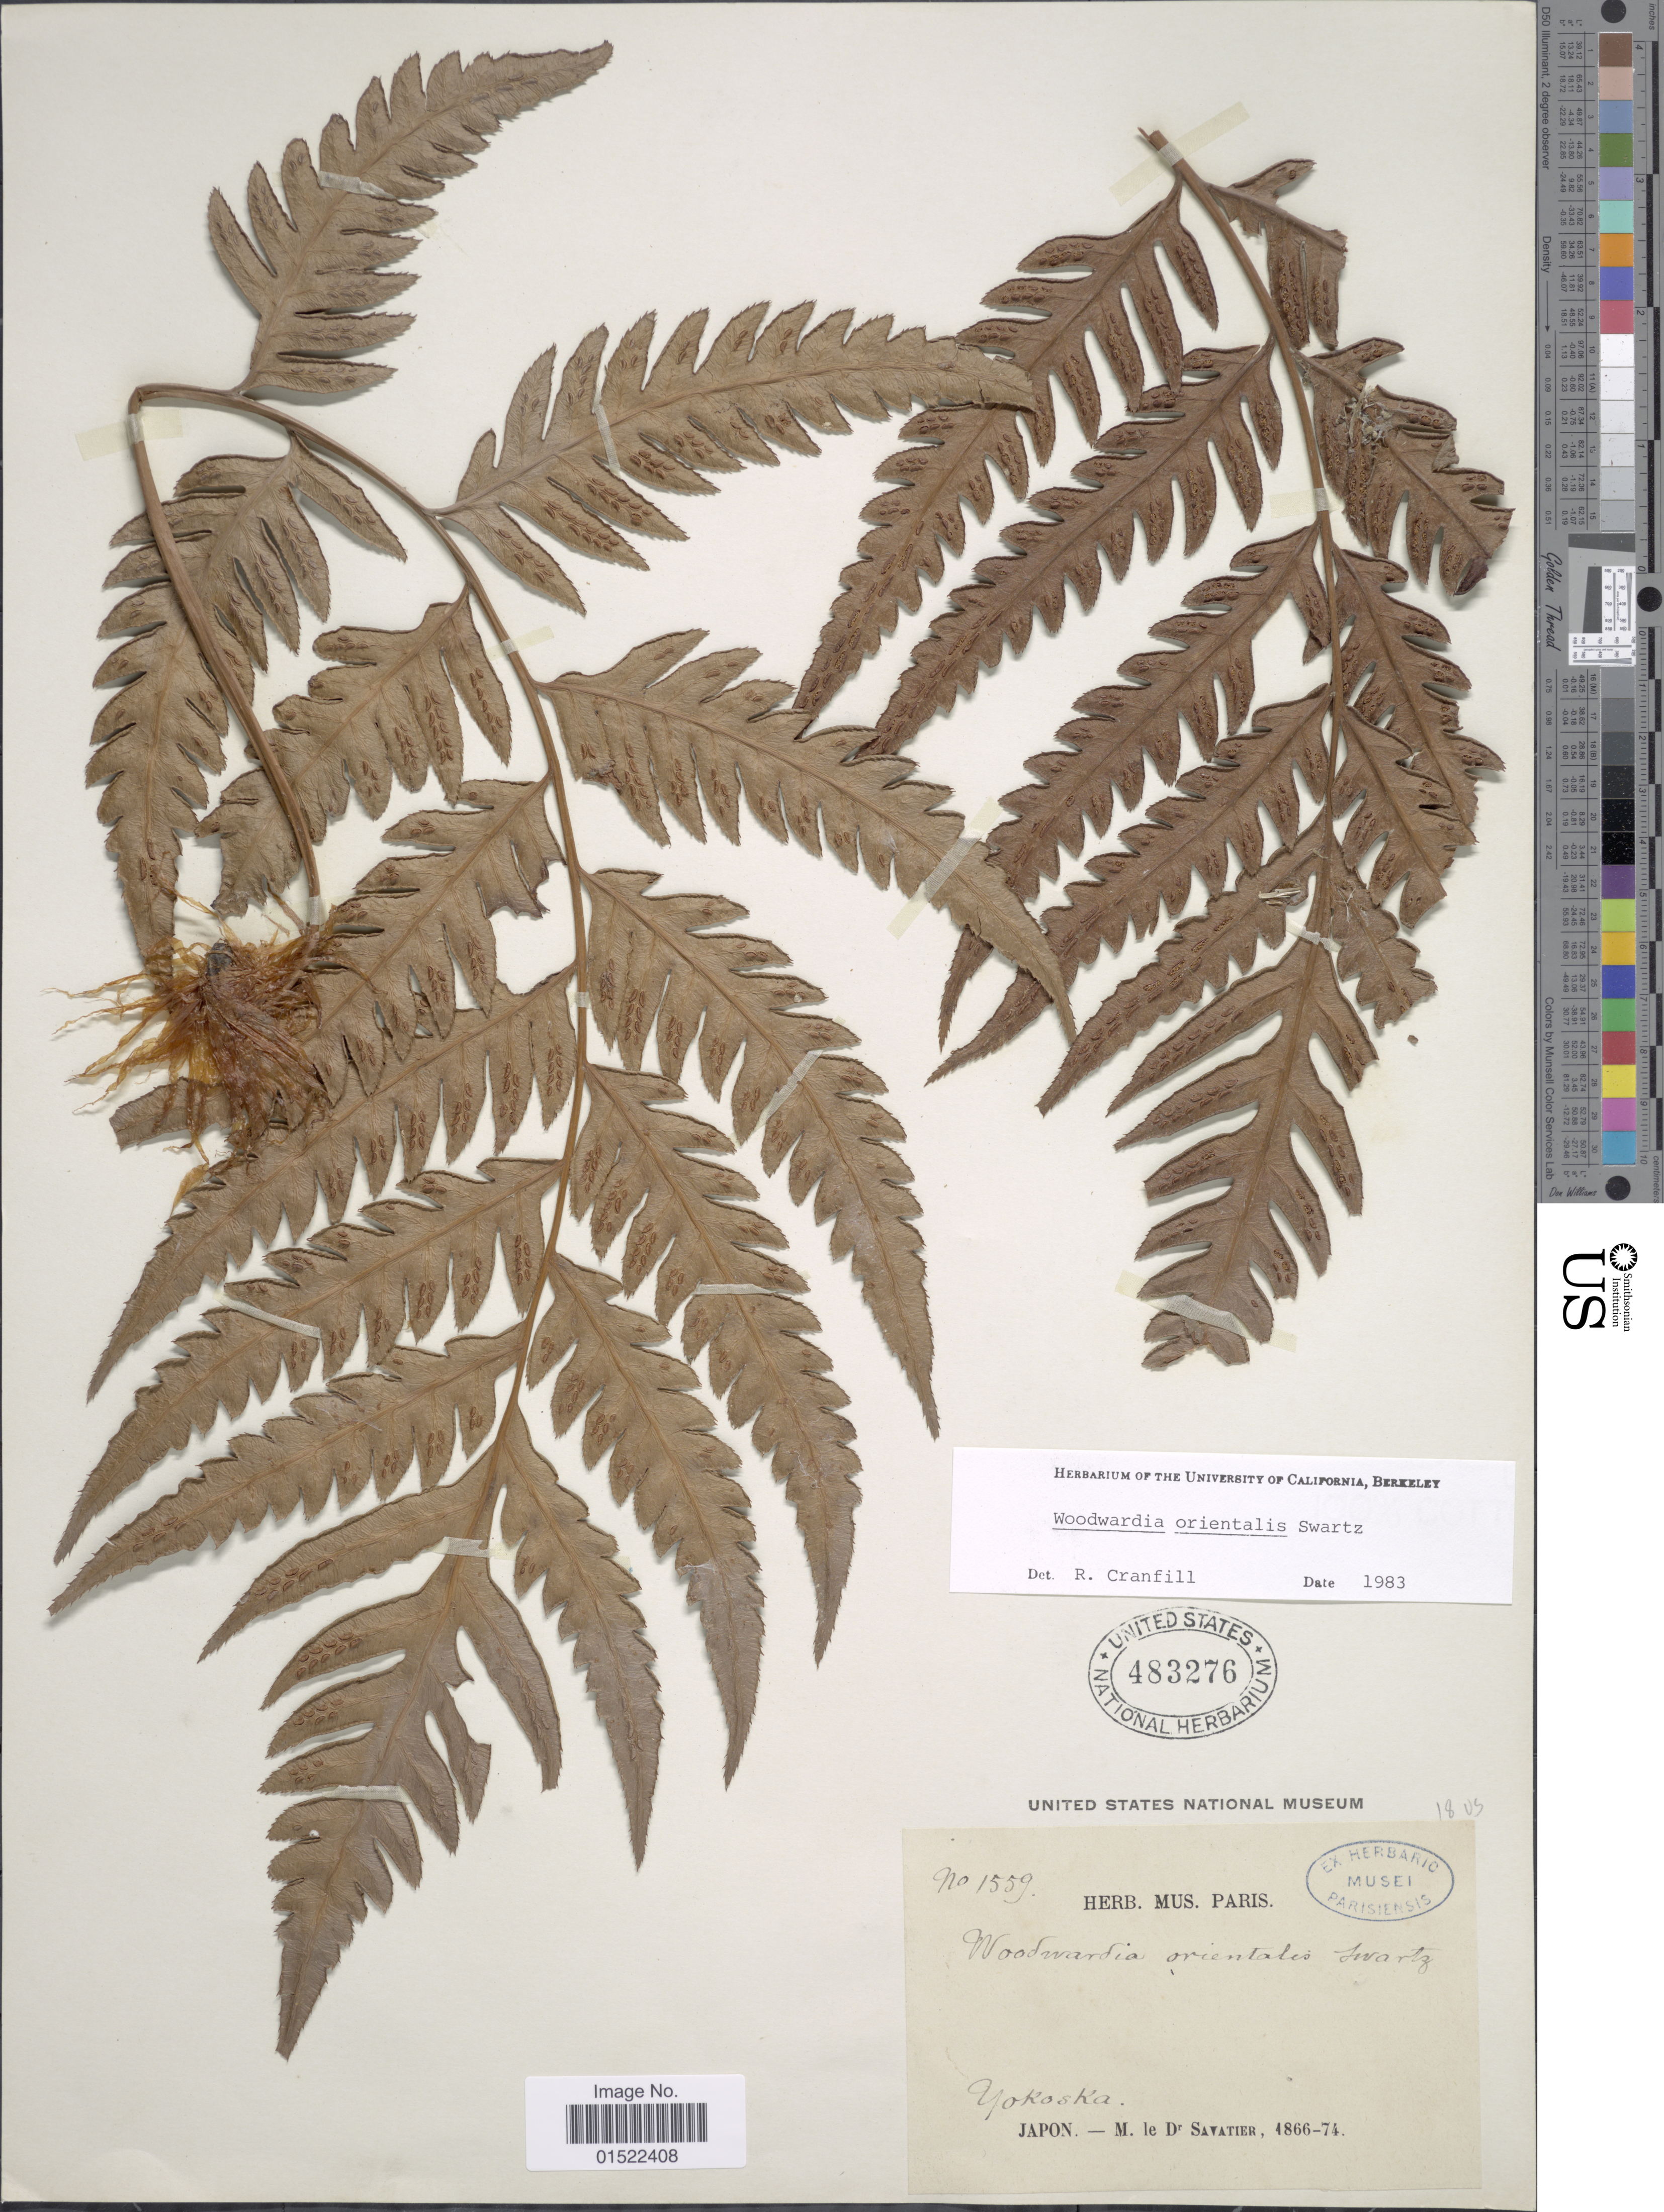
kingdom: Plantae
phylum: Tracheophyta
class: Polypodiopsida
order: Polypodiales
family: Blechnaceae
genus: Woodwardia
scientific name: Woodwardia orientalis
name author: Sw.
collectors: Savatier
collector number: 1559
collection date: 1866/1874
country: Japan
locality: Yokoska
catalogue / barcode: US 483276